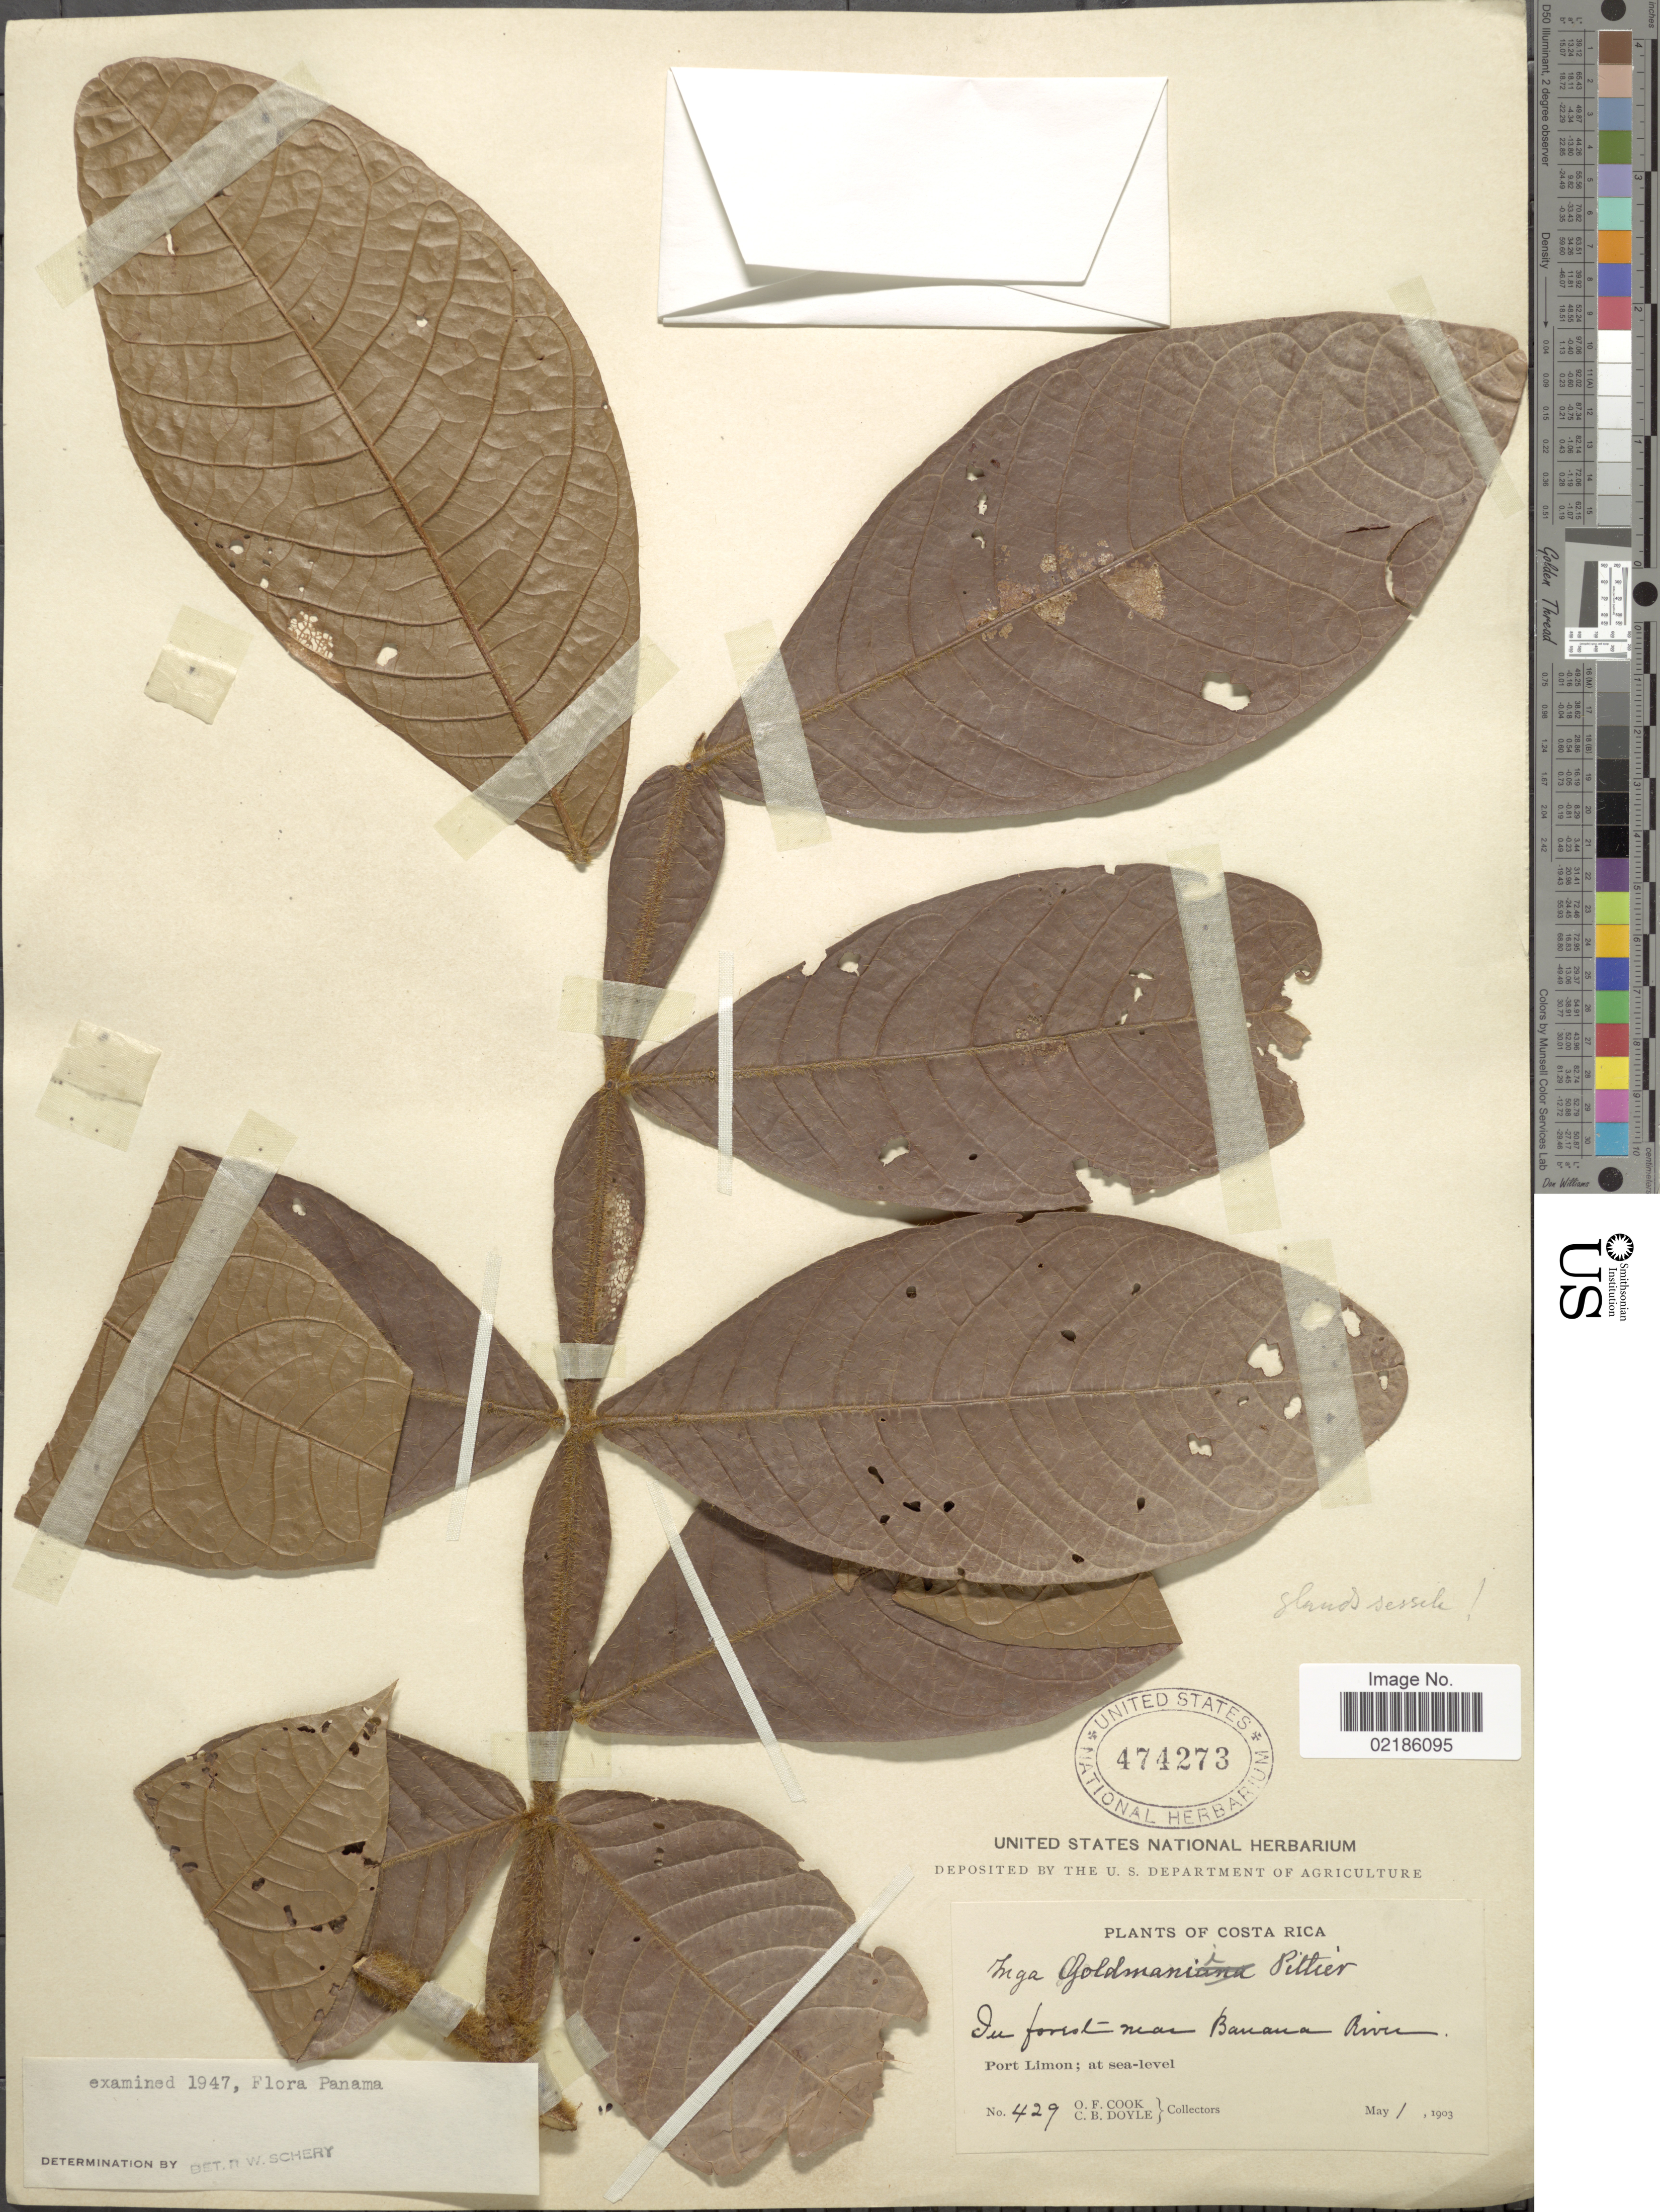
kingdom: Plantae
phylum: Tracheophyta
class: Magnoliopsida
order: Fabales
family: Fabaceae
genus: Inga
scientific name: Inga goldmanii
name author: Pittier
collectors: O. F. Cook & C. Doyle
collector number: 429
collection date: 1903-05-01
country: Costa Rica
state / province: Limón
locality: In forest near Banana River. Port Limon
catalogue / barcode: US 474273